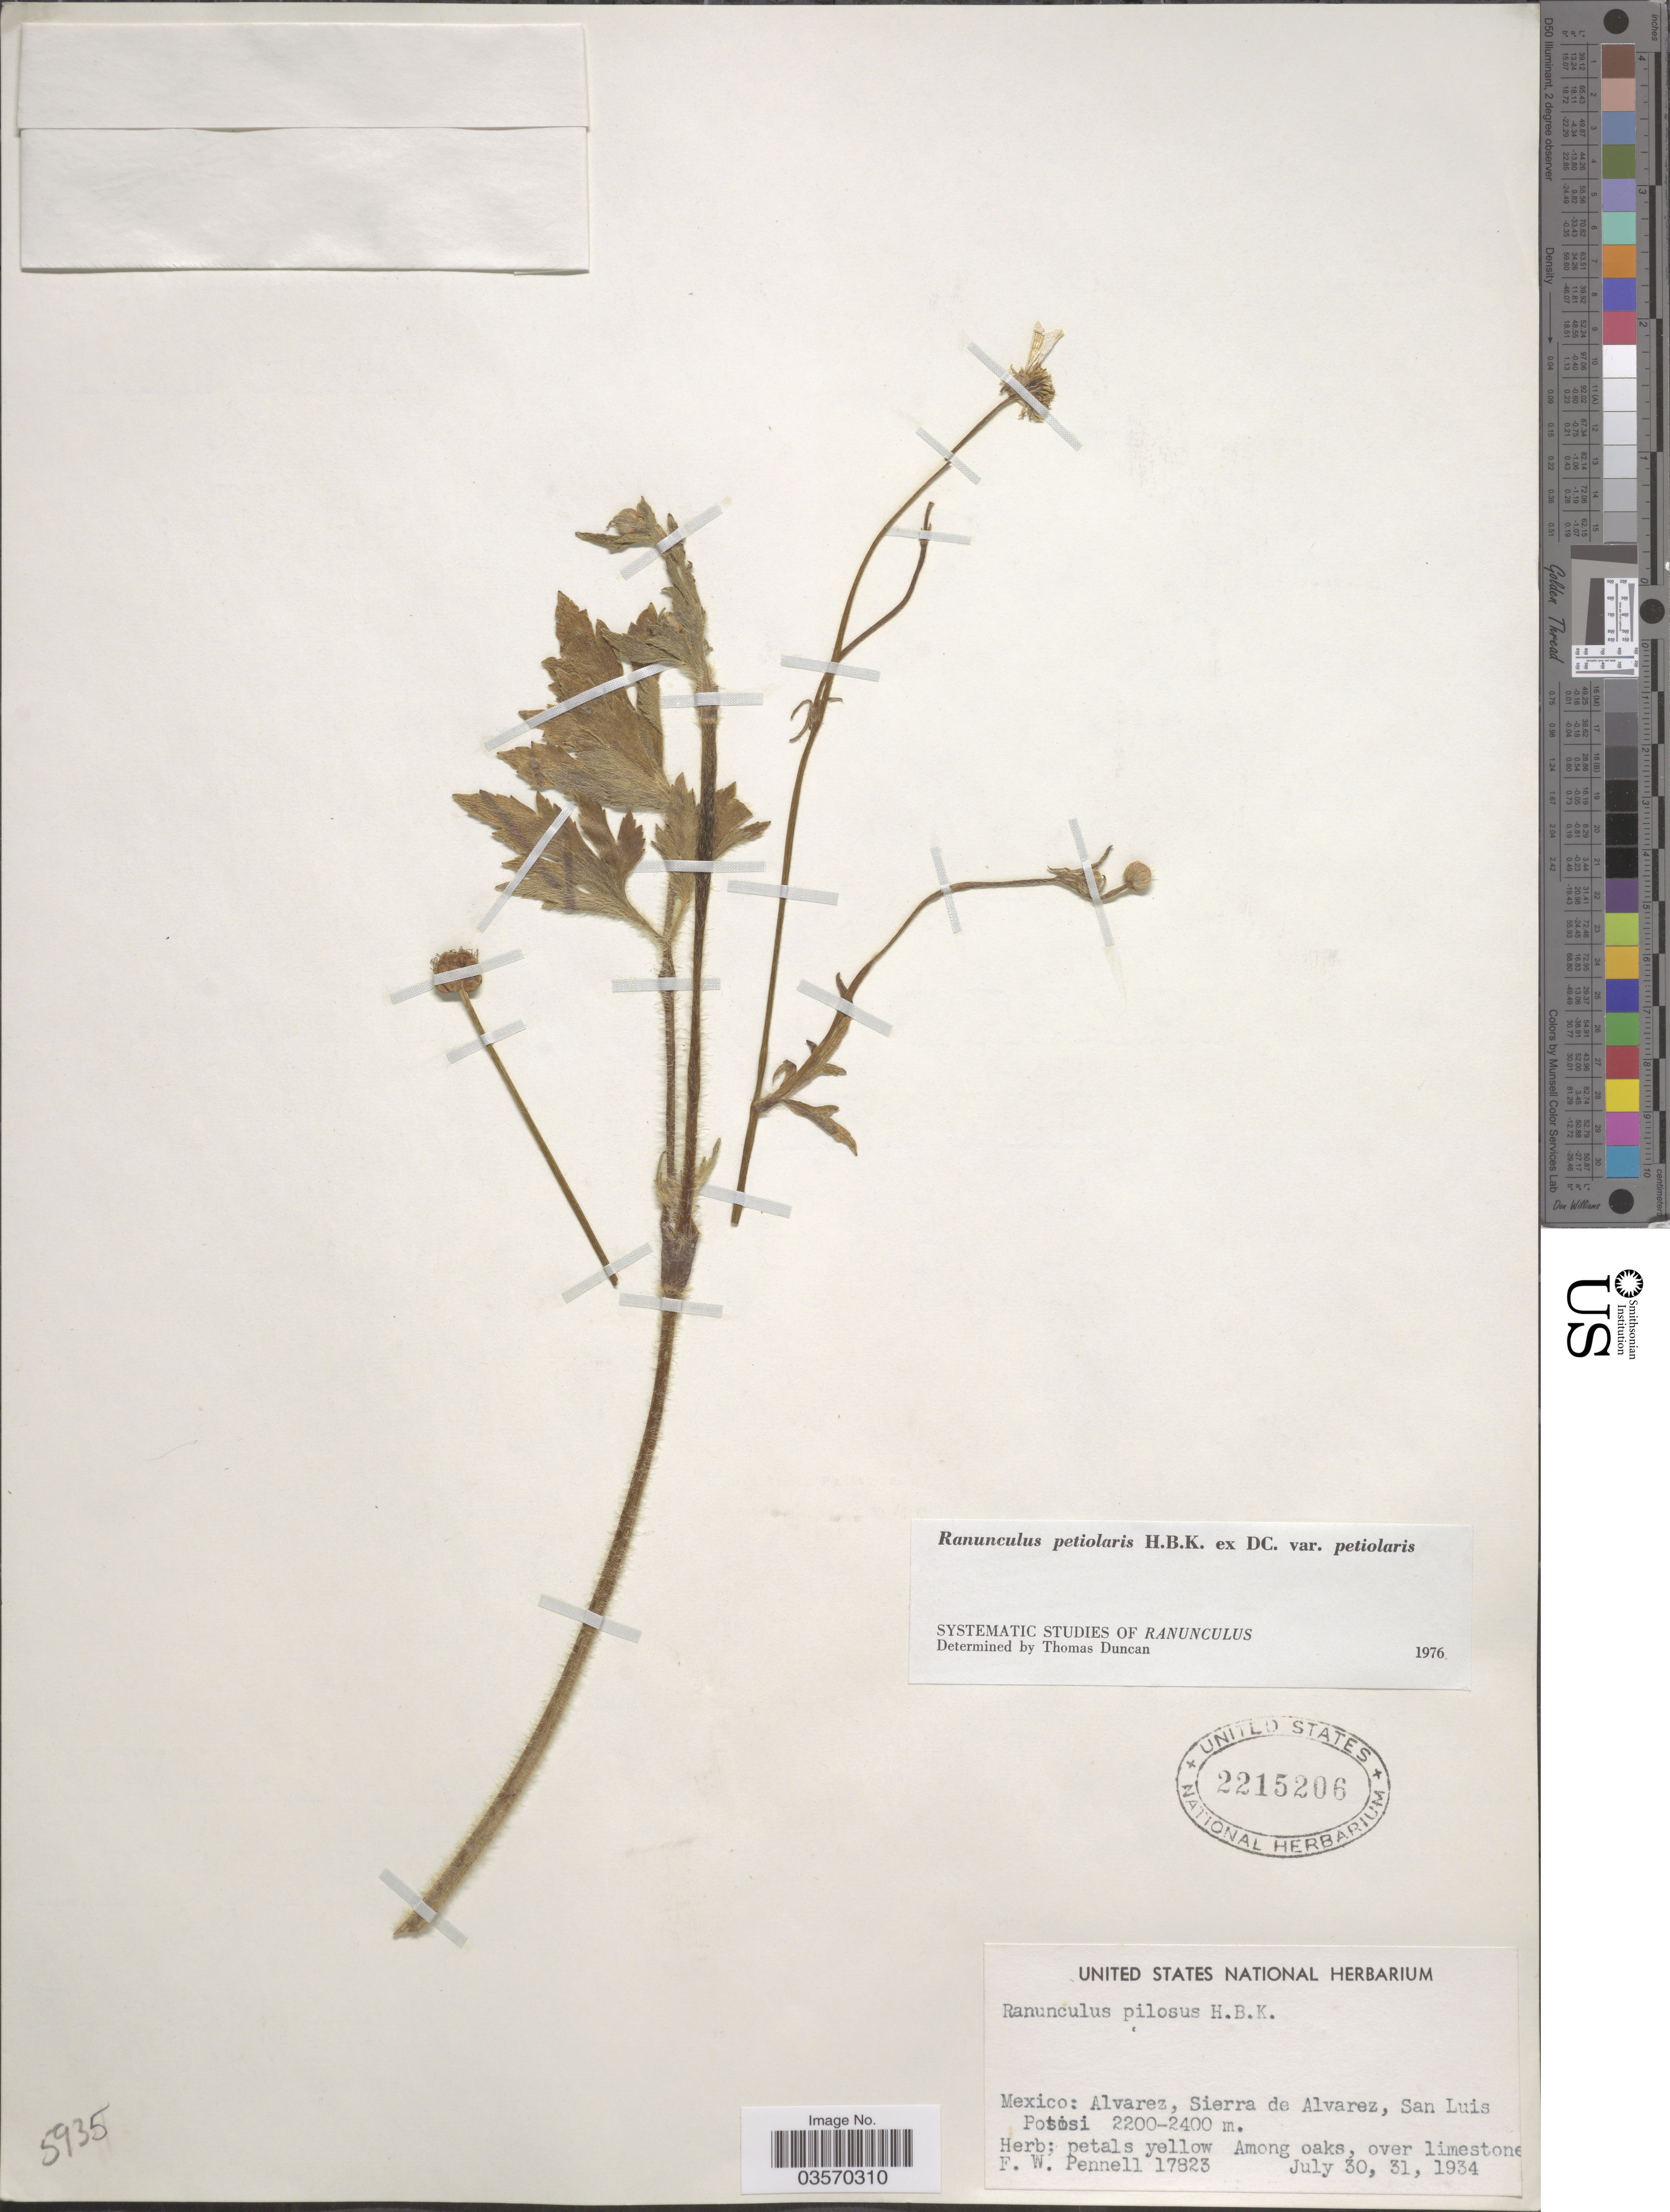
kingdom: Plantae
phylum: Tracheophyta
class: Magnoliopsida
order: Ranunculales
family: Ranunculaceae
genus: Ranunculus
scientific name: Ranunculus petiolaris var. petiolaris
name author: Kunth ex DC.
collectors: F. W. Pennell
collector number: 17823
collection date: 1934-07-30/1934-07-31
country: Mexico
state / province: San Luis Potosí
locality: Alvarez, Sierra de Alvarez.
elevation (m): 2200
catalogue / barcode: US 2215206